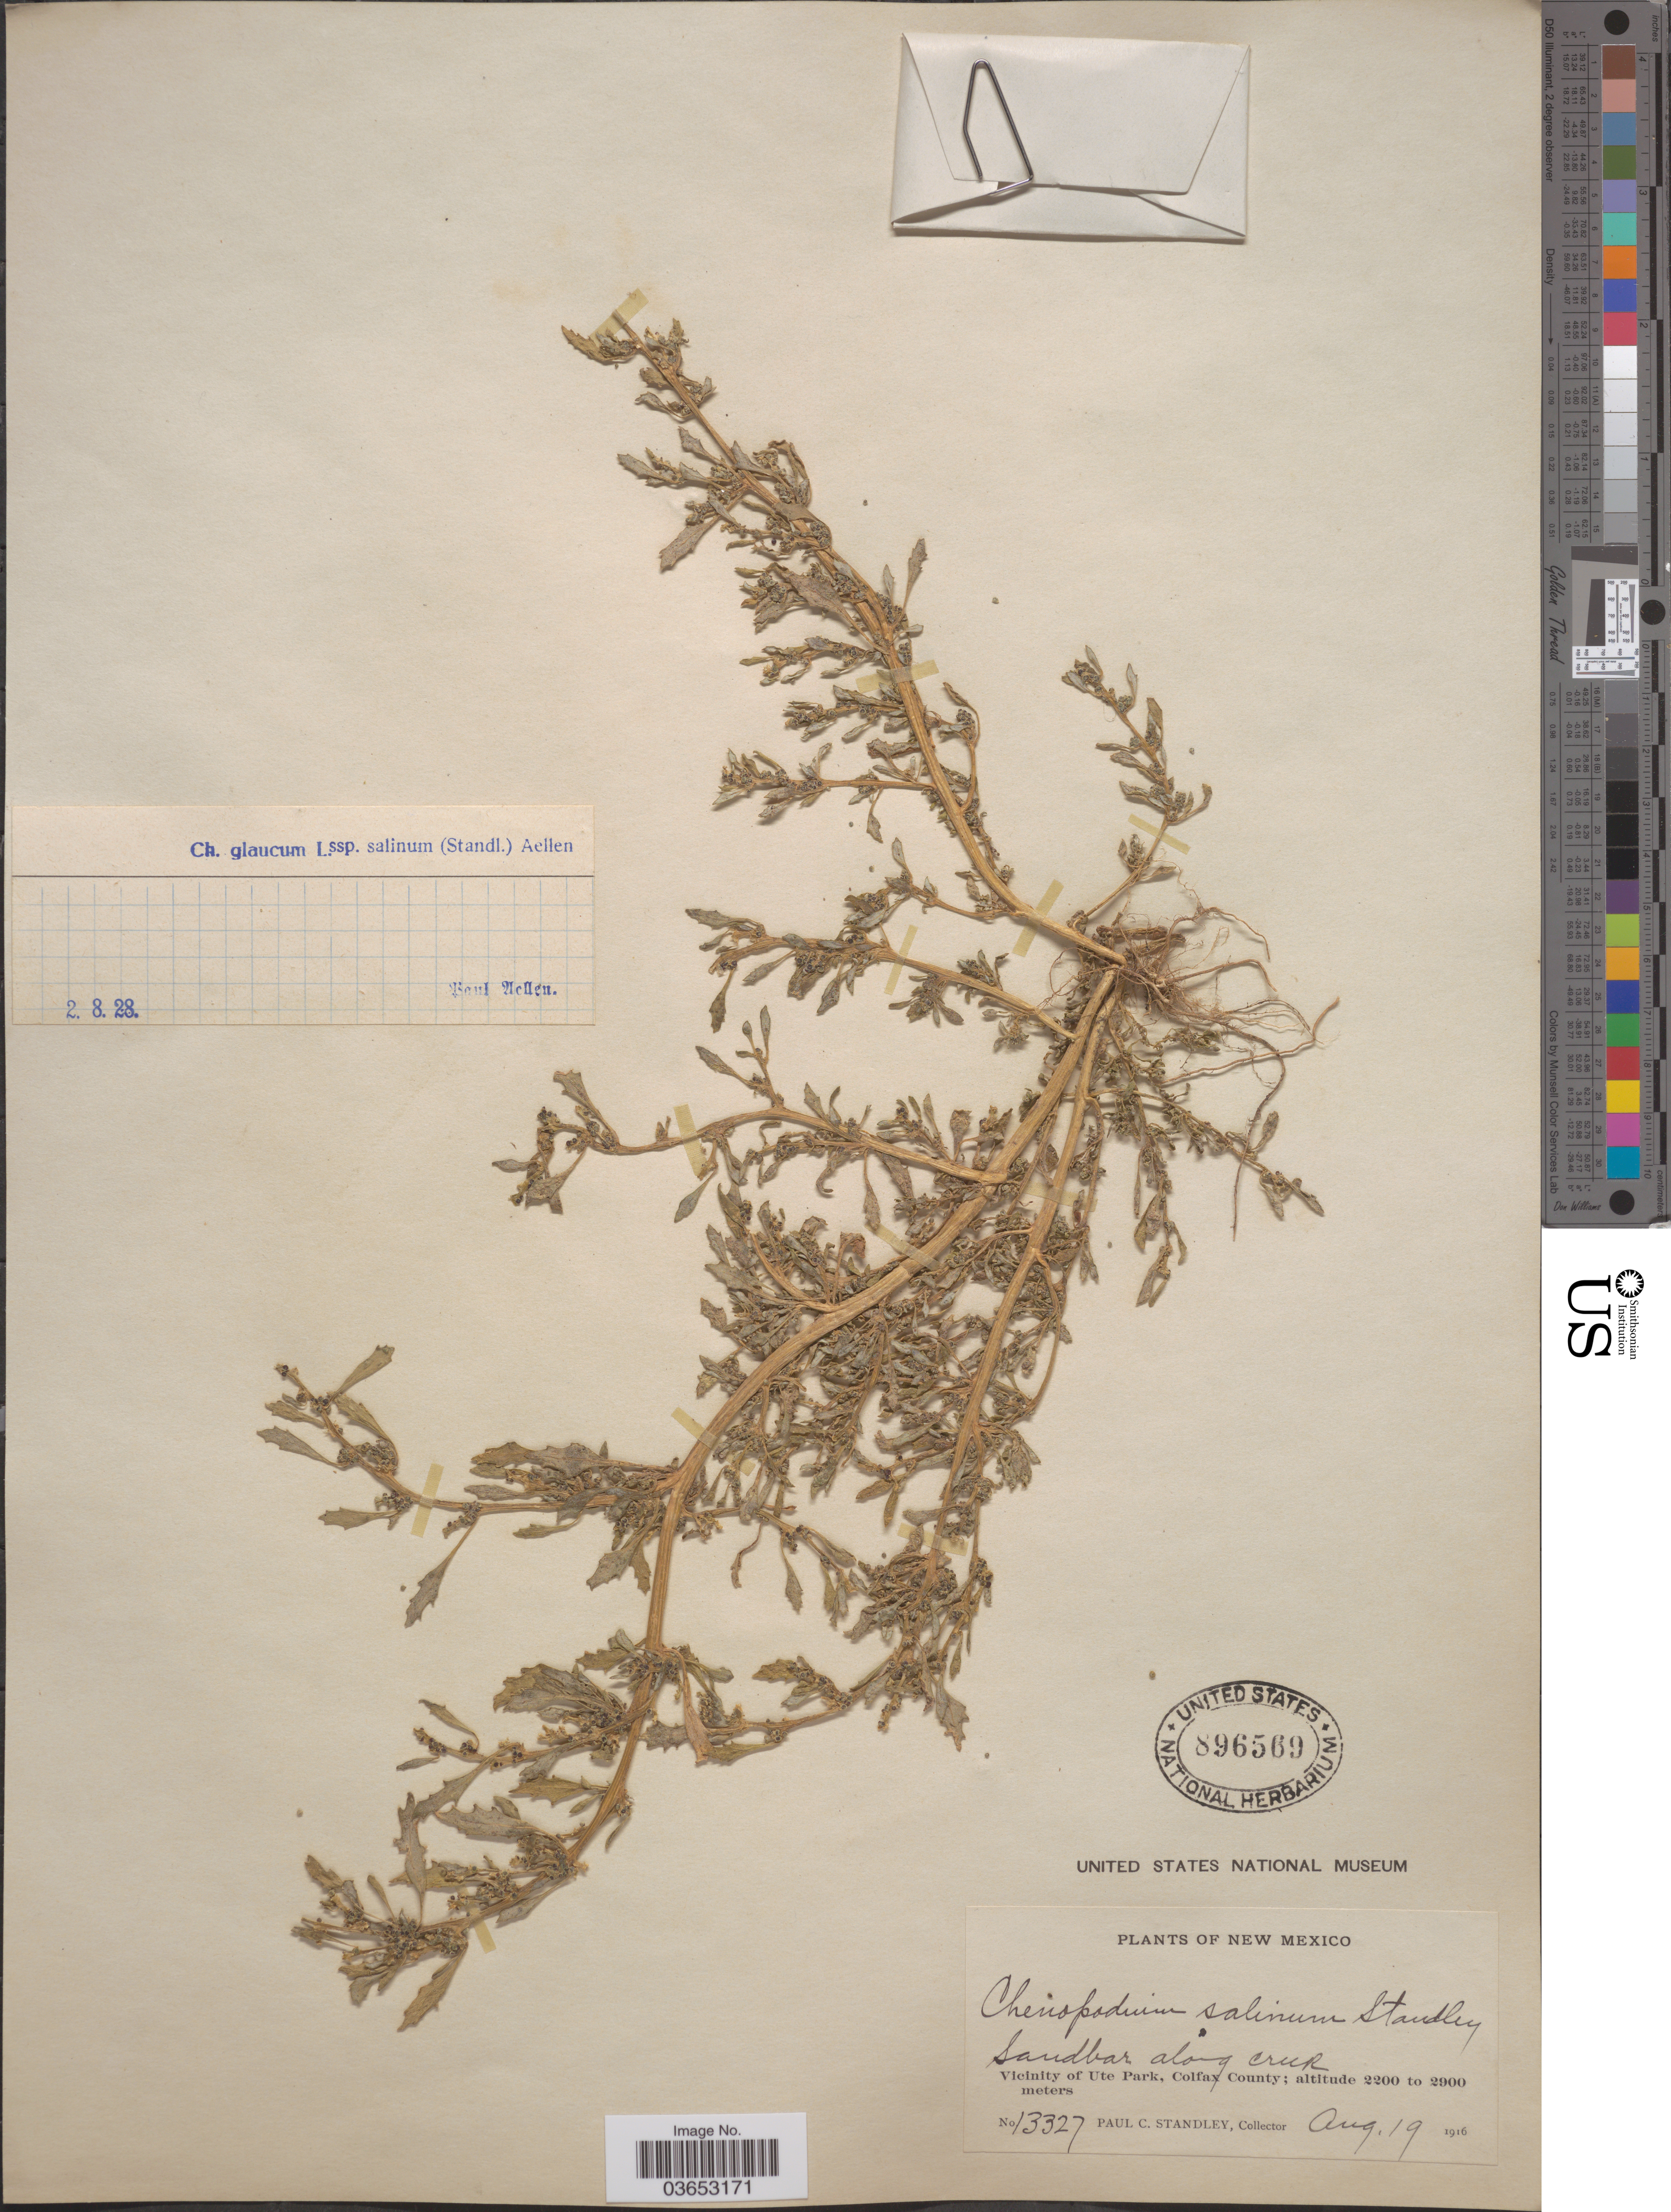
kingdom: Plantae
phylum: Tracheophyta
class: Magnoliopsida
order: Caryophyllales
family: Amaranthaceae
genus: Chenopodium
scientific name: Chenopodium glaucum subsp. salinum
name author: (Aellen) Aellen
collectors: P. C. Standley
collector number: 13327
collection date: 1916-08-19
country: United States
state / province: New Mexico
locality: Vicinity of Ute Park, Colfax County.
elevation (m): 2200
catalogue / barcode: US 896569